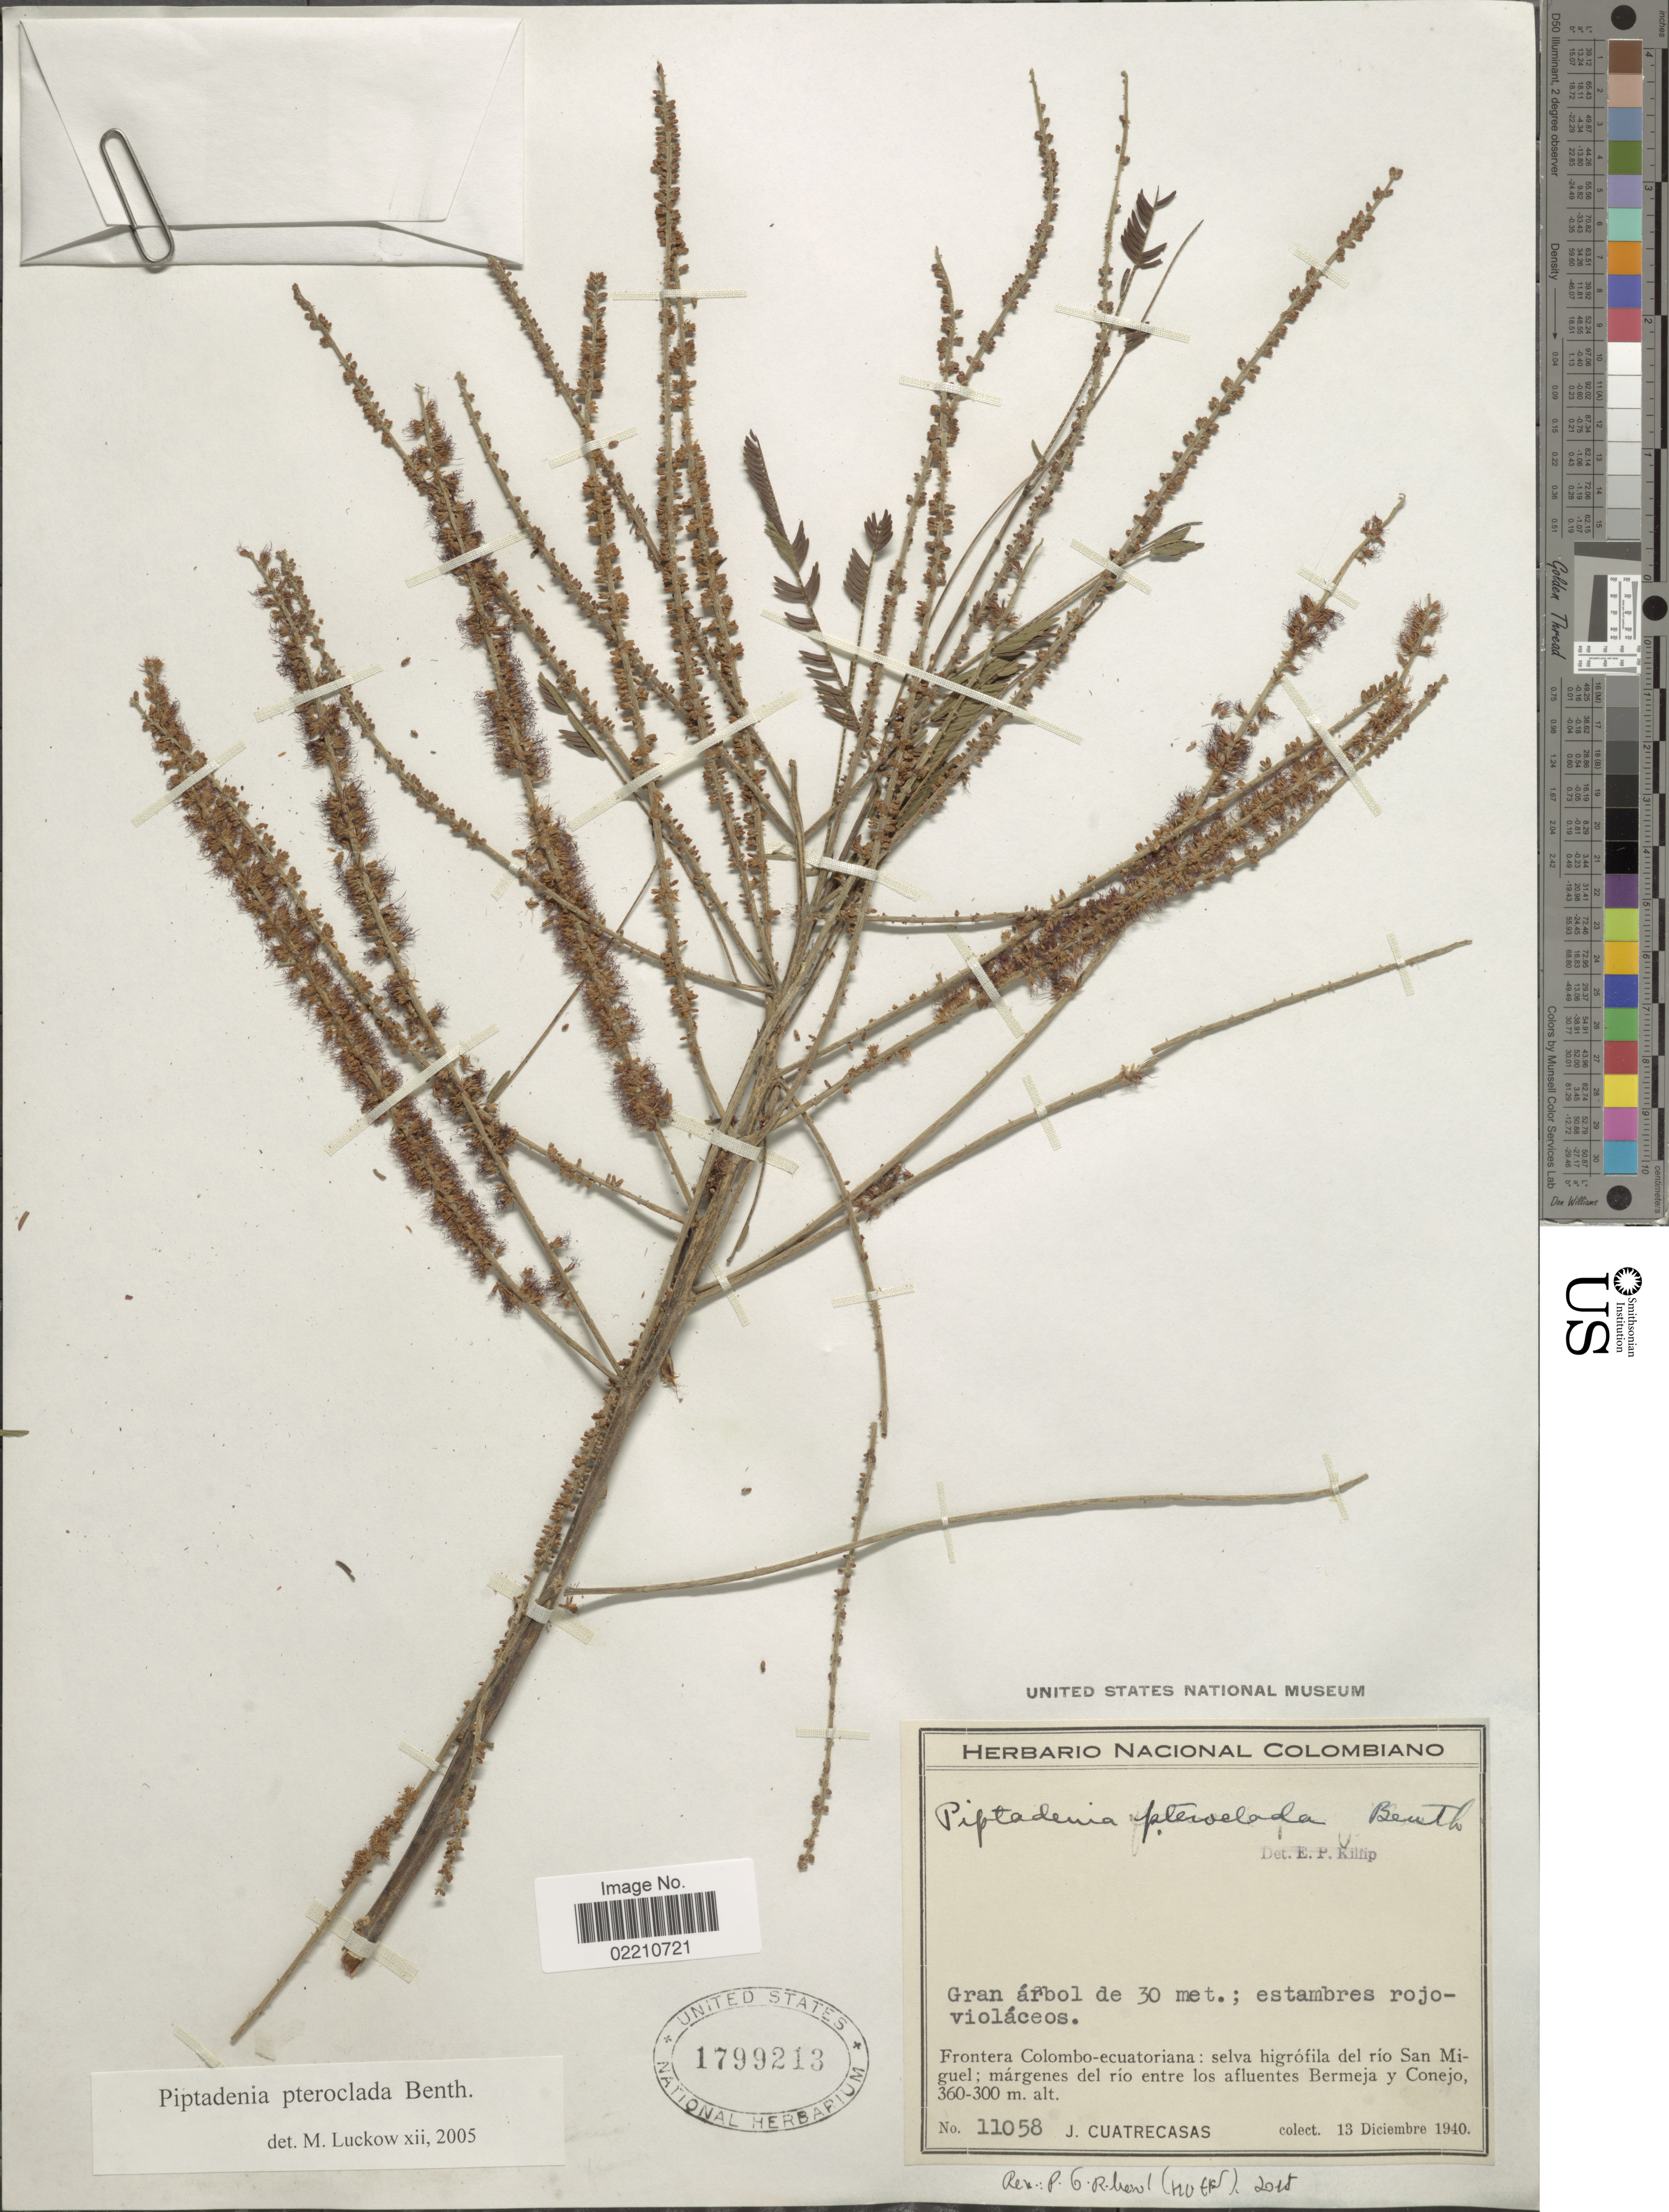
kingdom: Plantae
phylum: Tracheophyta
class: Magnoliopsida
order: Fabales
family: Fabaceae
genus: Piptadenia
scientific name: Piptadenia pteroclada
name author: Benth.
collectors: J. Cuatrecasas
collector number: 11058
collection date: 1940-12-13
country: El Salvador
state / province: San Miguel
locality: Frontera Colombo-ecuatoriana: selva higrófila del río San Miguel; márgenes del río entre los afluentes Bermeja y Conejo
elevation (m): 300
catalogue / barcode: US 1799213